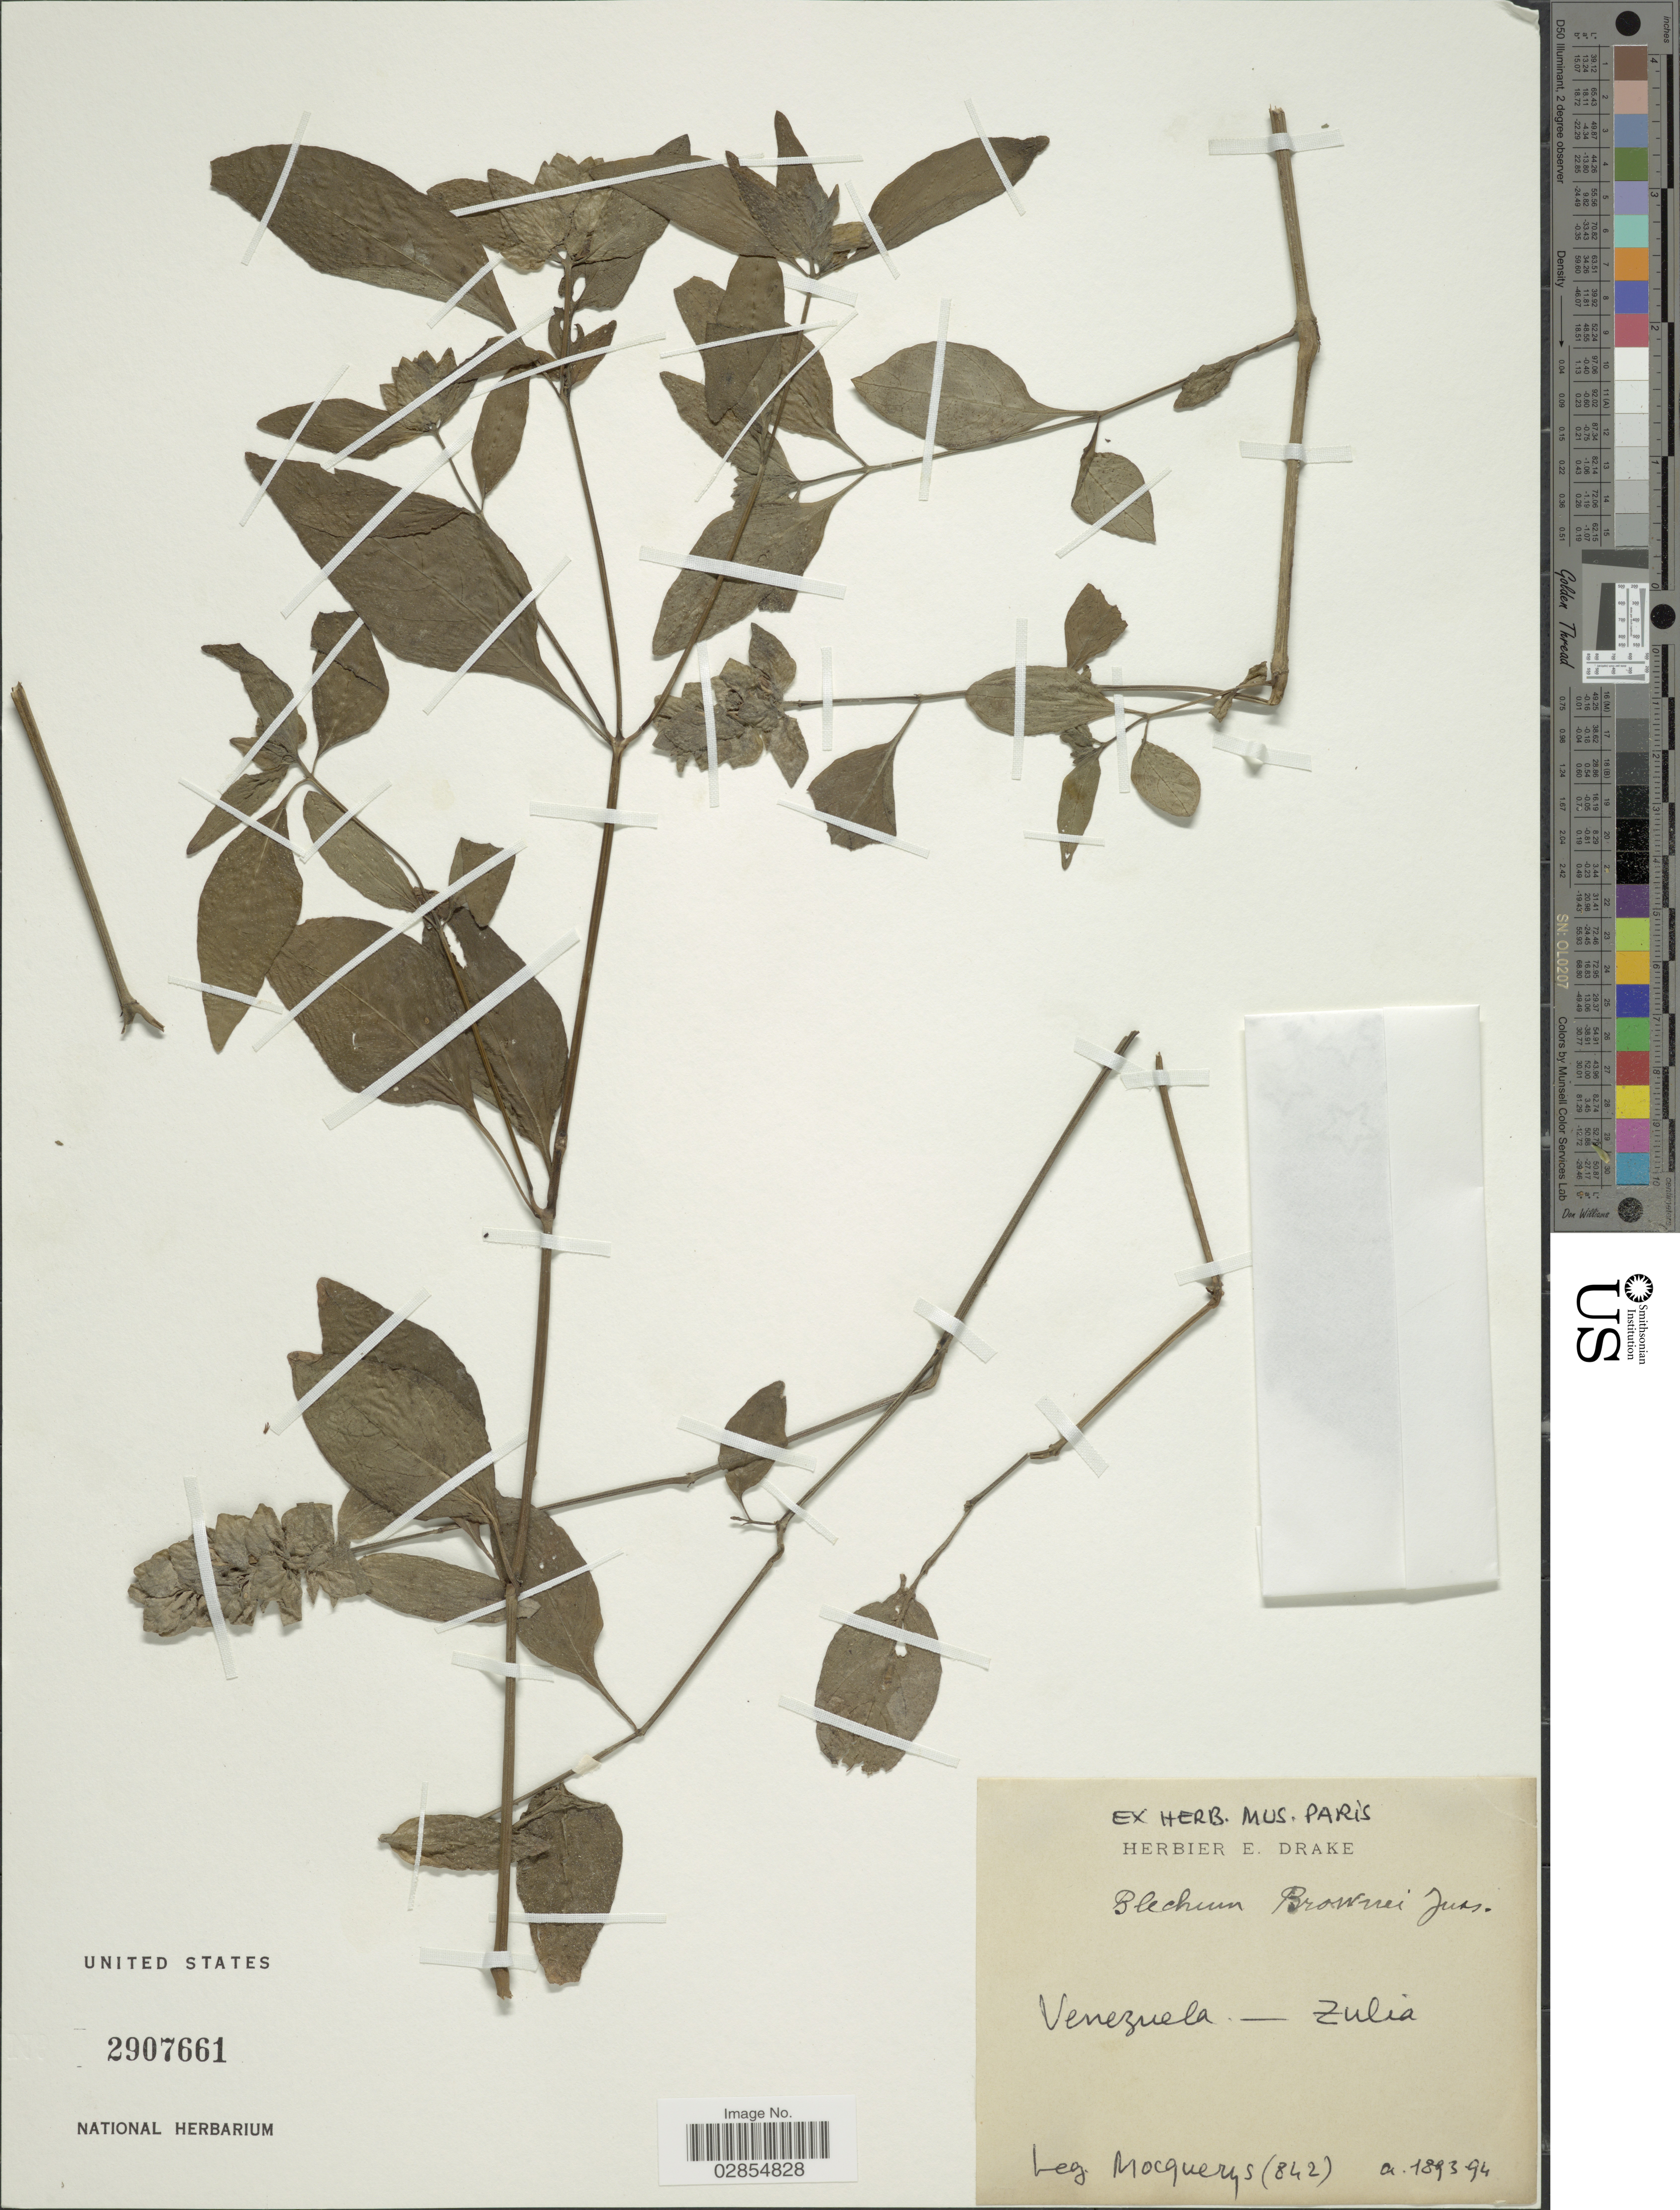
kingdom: Plantae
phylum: Tracheophyta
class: Magnoliopsida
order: Lamiales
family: Acanthaceae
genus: Blechum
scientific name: Blechum pyramidatum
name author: (Lam.) Urb.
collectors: A. Mocquerys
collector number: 842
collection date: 1893/1894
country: Venezuela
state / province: Zulia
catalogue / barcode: US 2907661